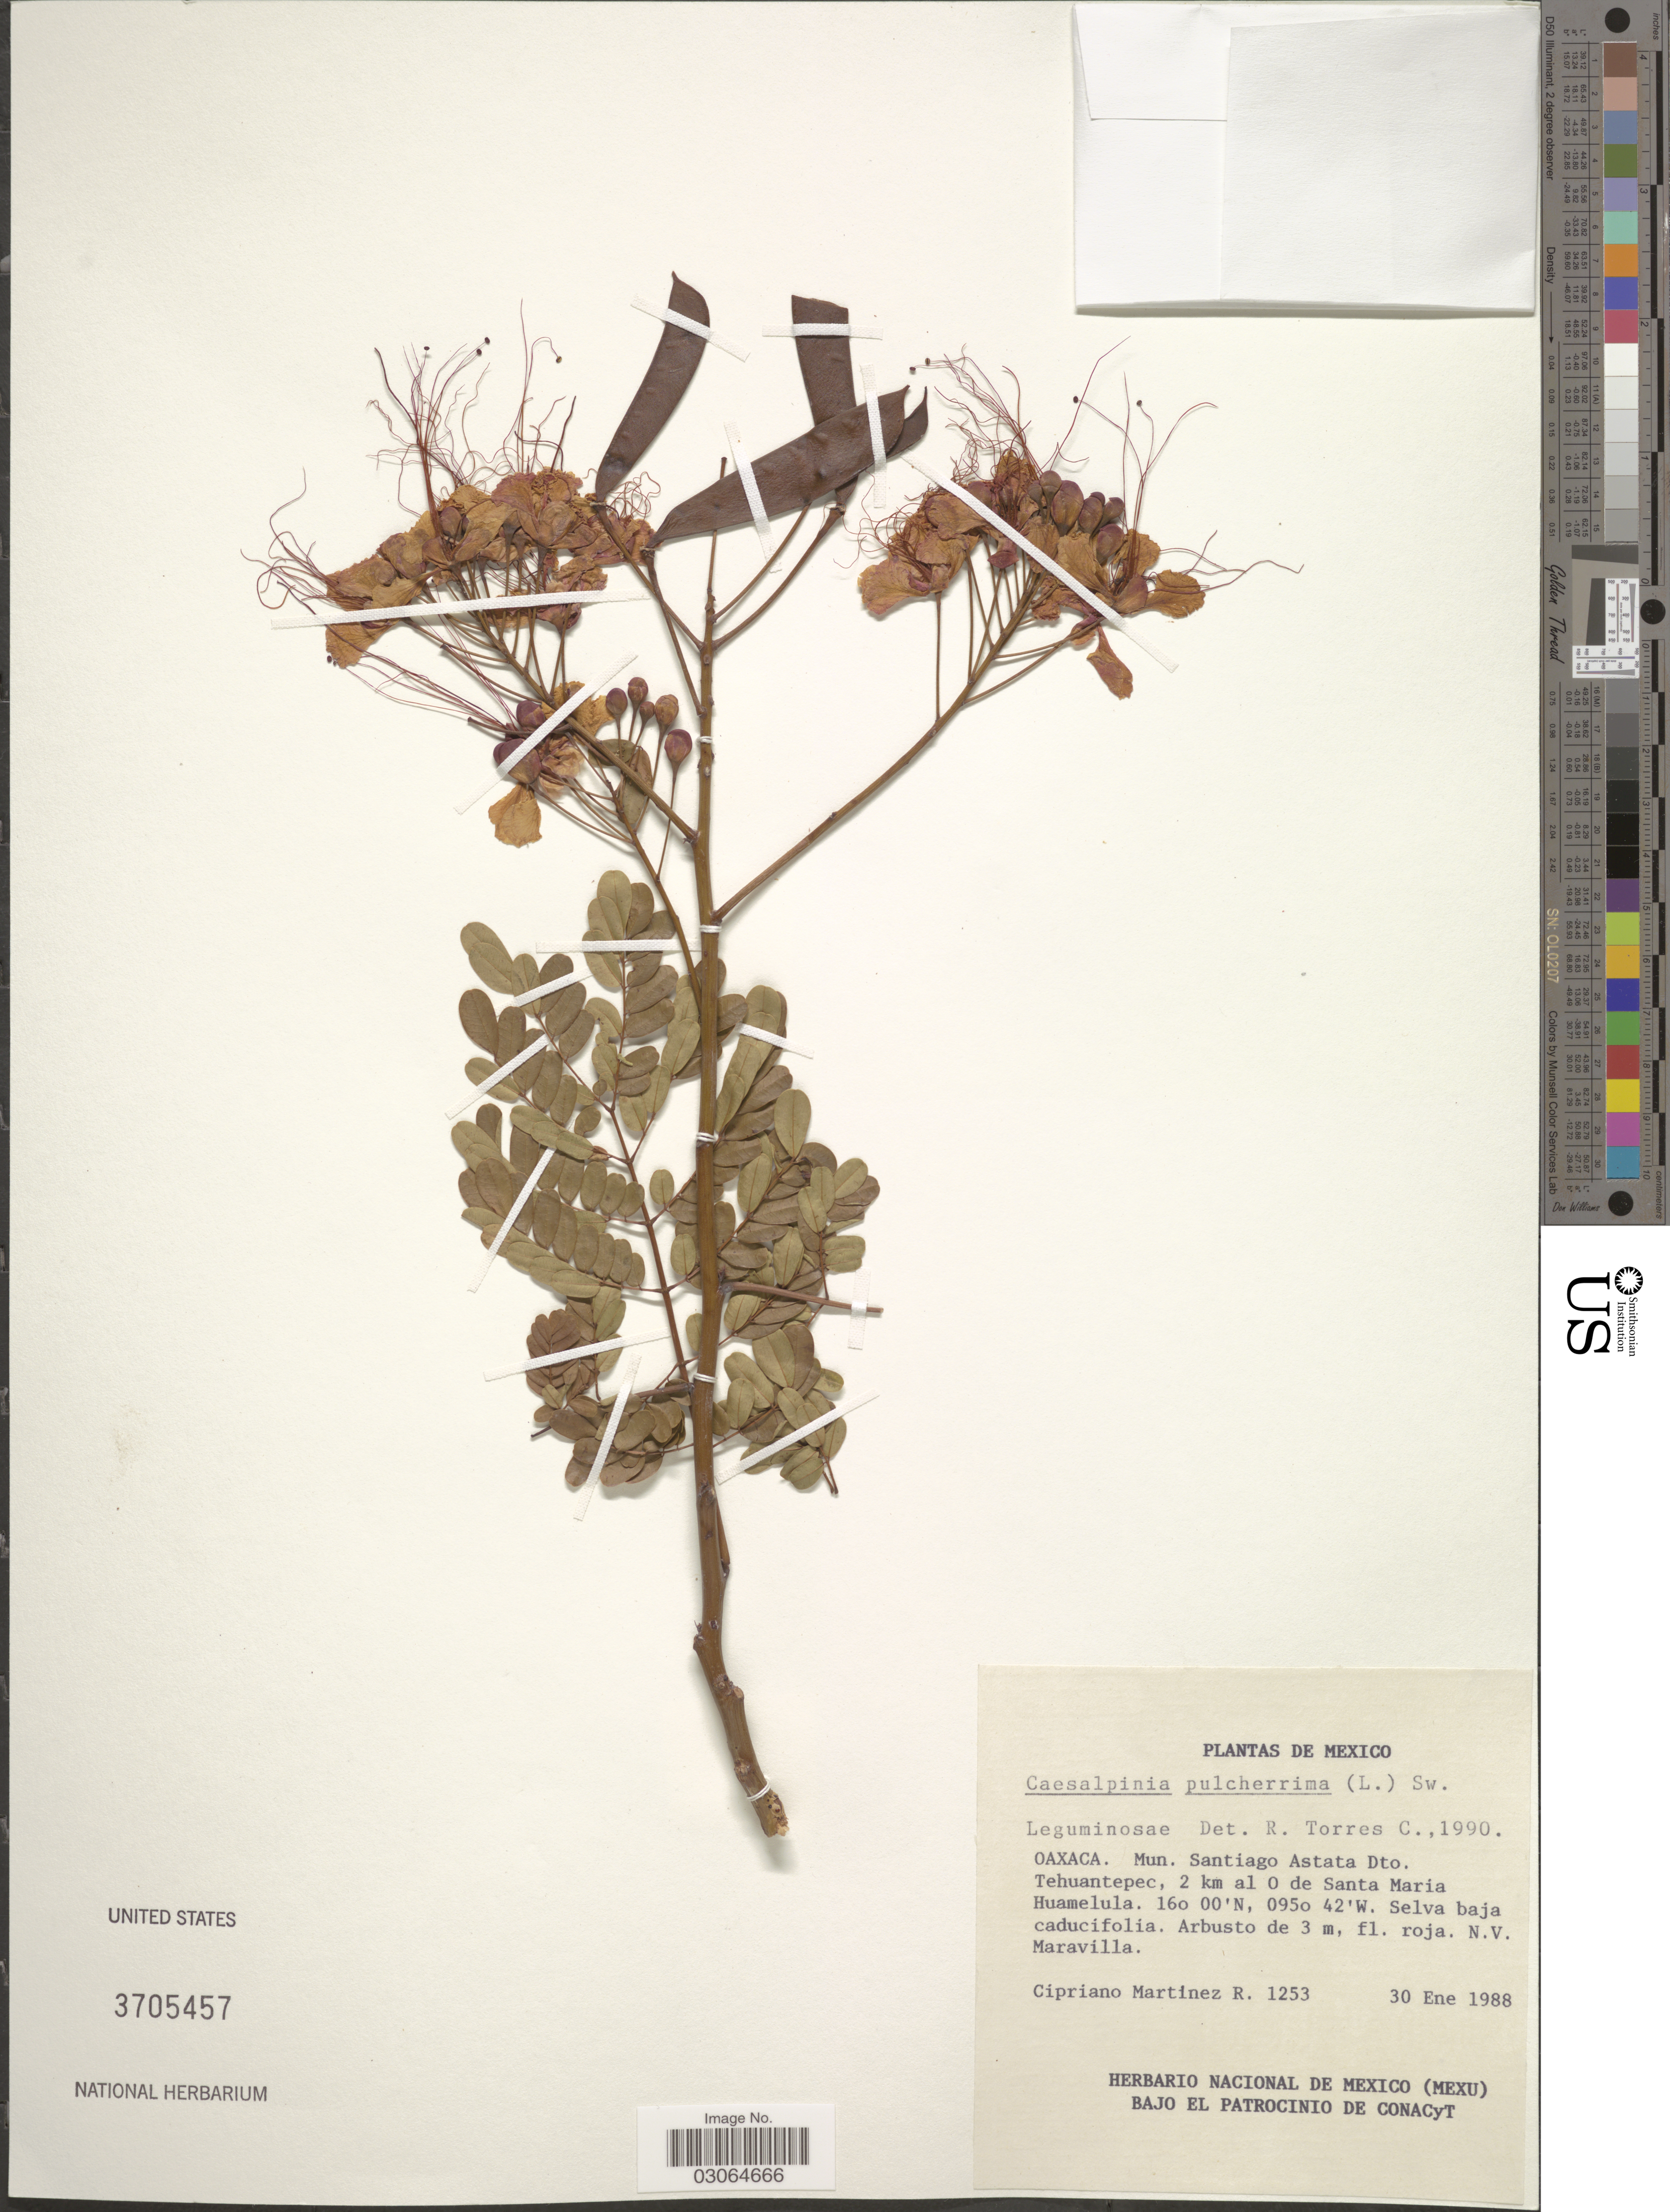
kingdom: Plantae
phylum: Tracheophyta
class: Magnoliopsida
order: Fabales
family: Fabaceae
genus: Caesalpinia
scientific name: Caesalpinia pulcherrima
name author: (L.) Sw.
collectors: C. Martínez R.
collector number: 1253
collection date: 1988-01-30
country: Mexico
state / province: Oaxaca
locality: Mun. Santiago Astata Dto. Tehuantepec, 2 km al O de Santa Maria Huamelula.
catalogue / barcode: US 3705457